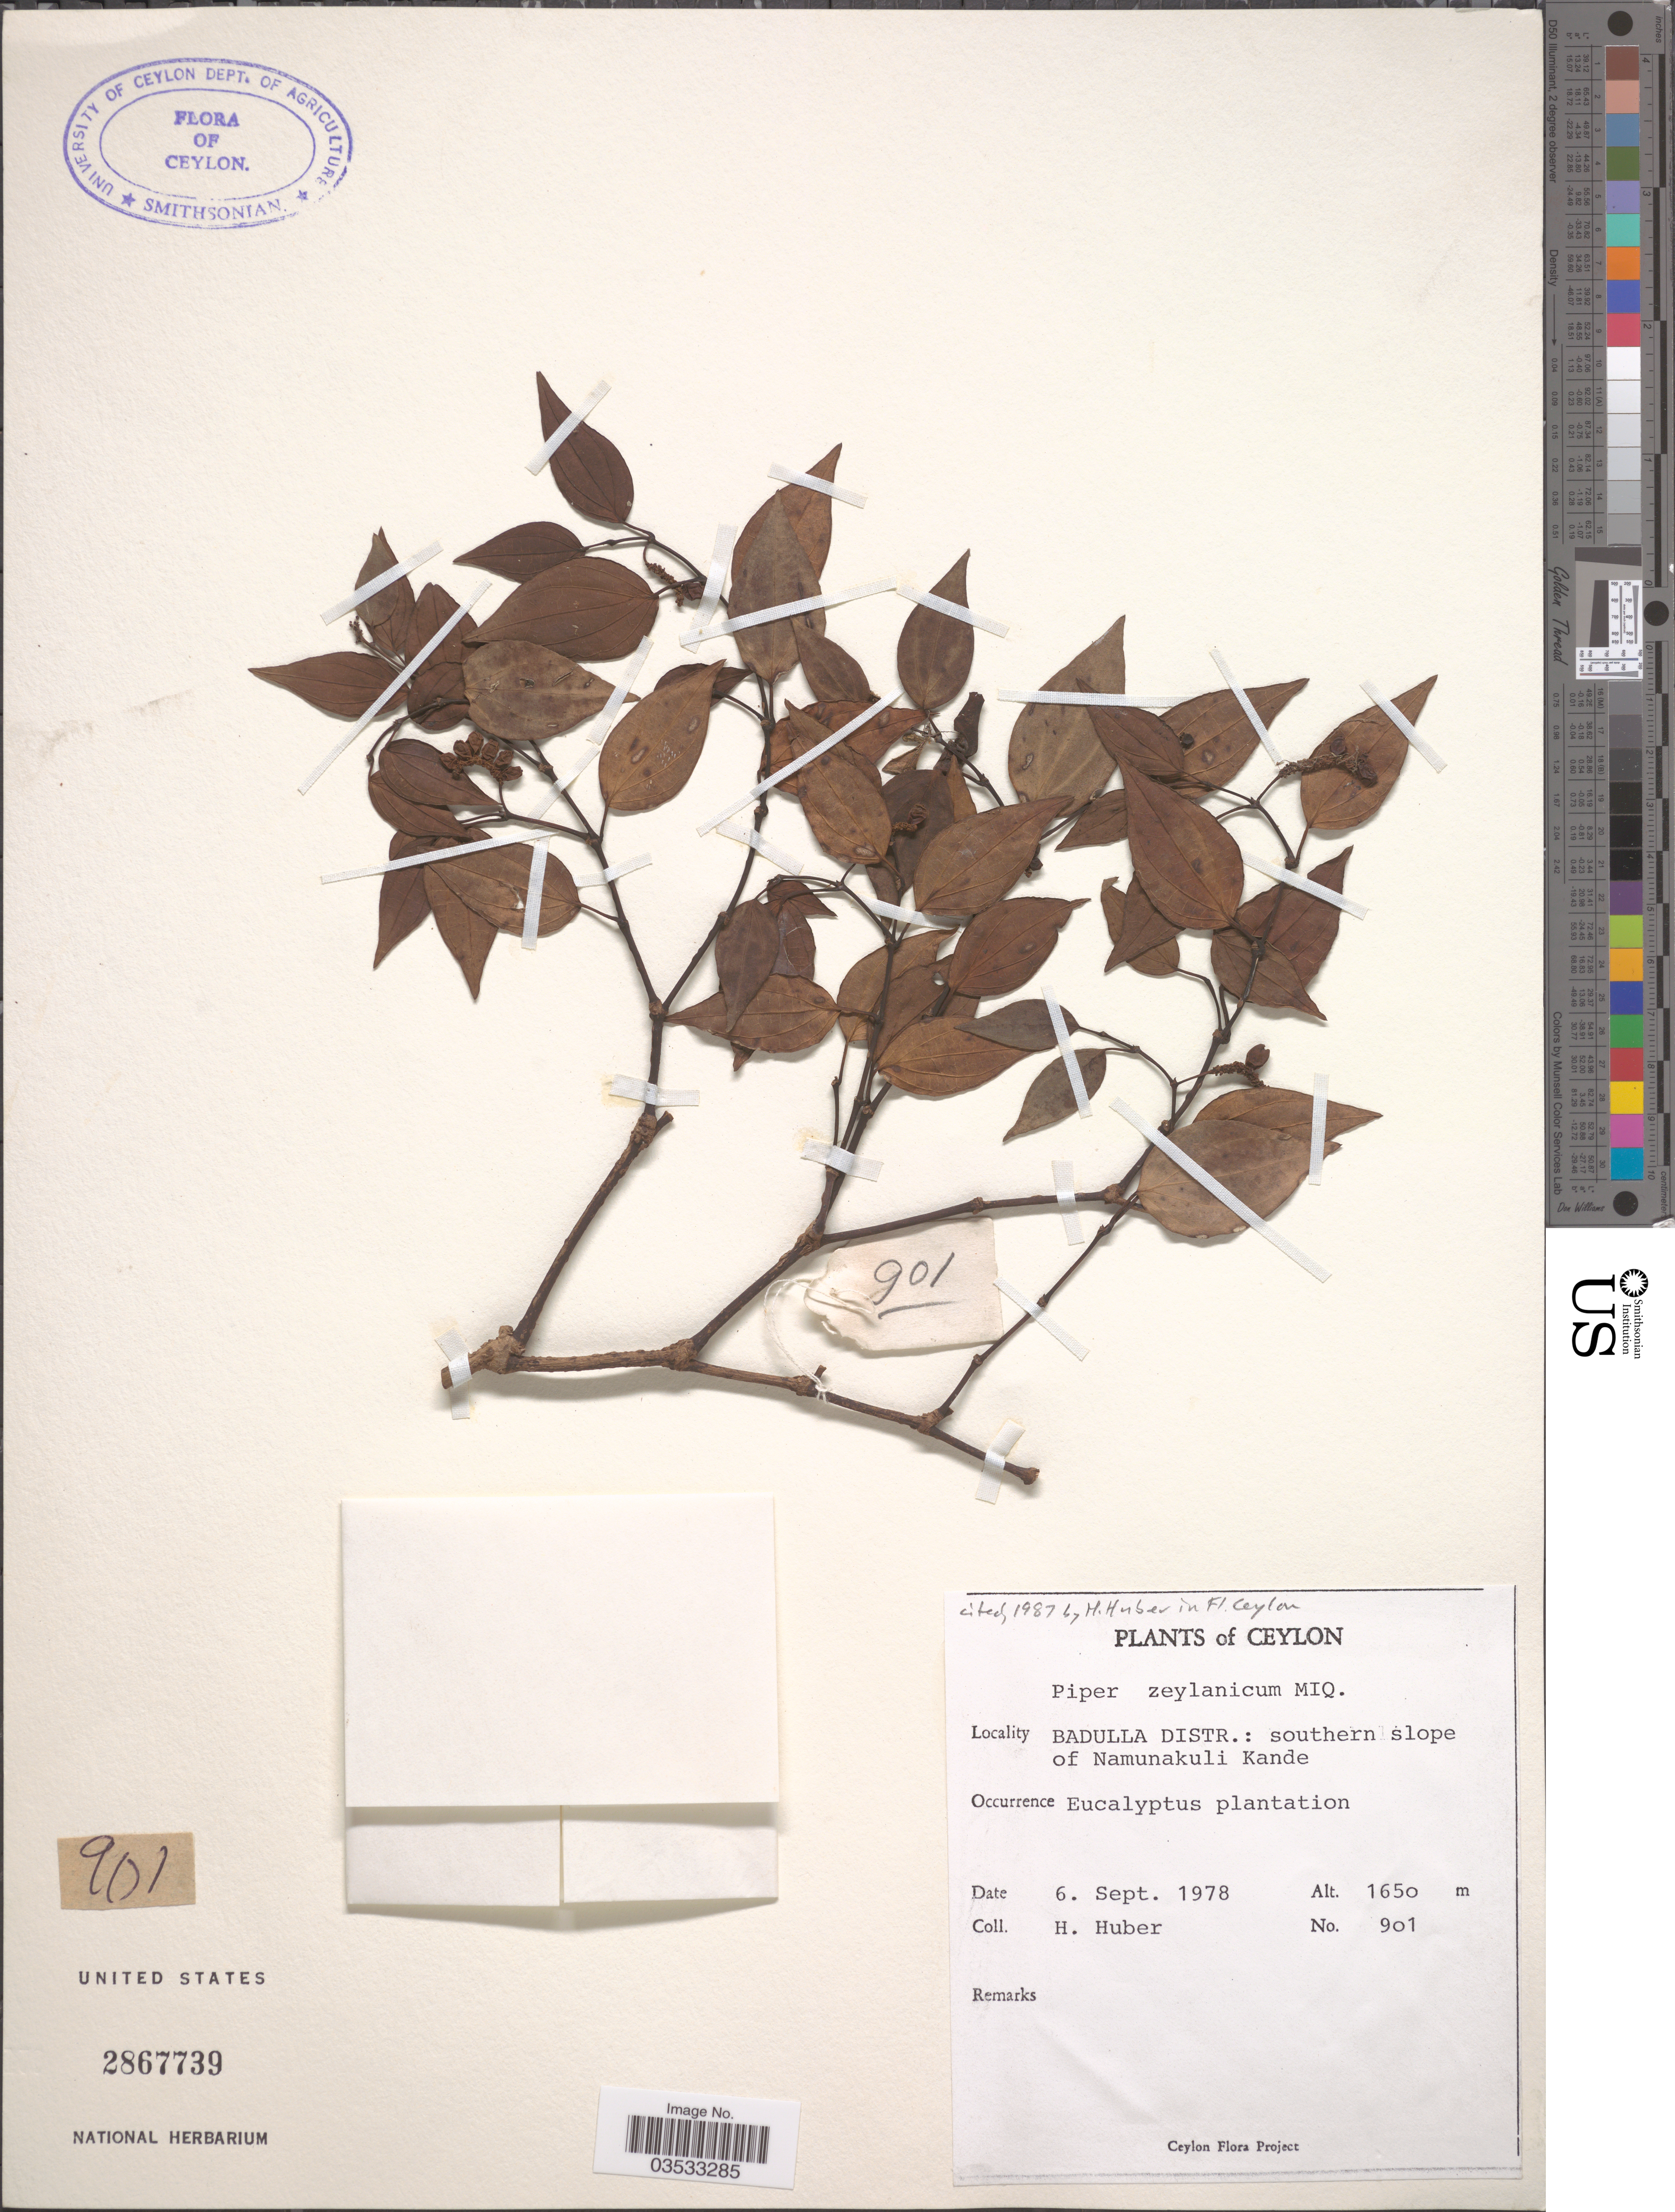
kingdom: Plantae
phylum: Tracheophyta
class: Magnoliopsida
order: Piperales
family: Piperaceae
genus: Piper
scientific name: Piper zeylanicum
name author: Miq.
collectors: H. Huber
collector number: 901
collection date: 1978-09-06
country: Sri Lanka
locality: Ceylon. Badulla Distr.: southern slope of Namunakuli Kande.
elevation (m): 1650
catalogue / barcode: US 2867739